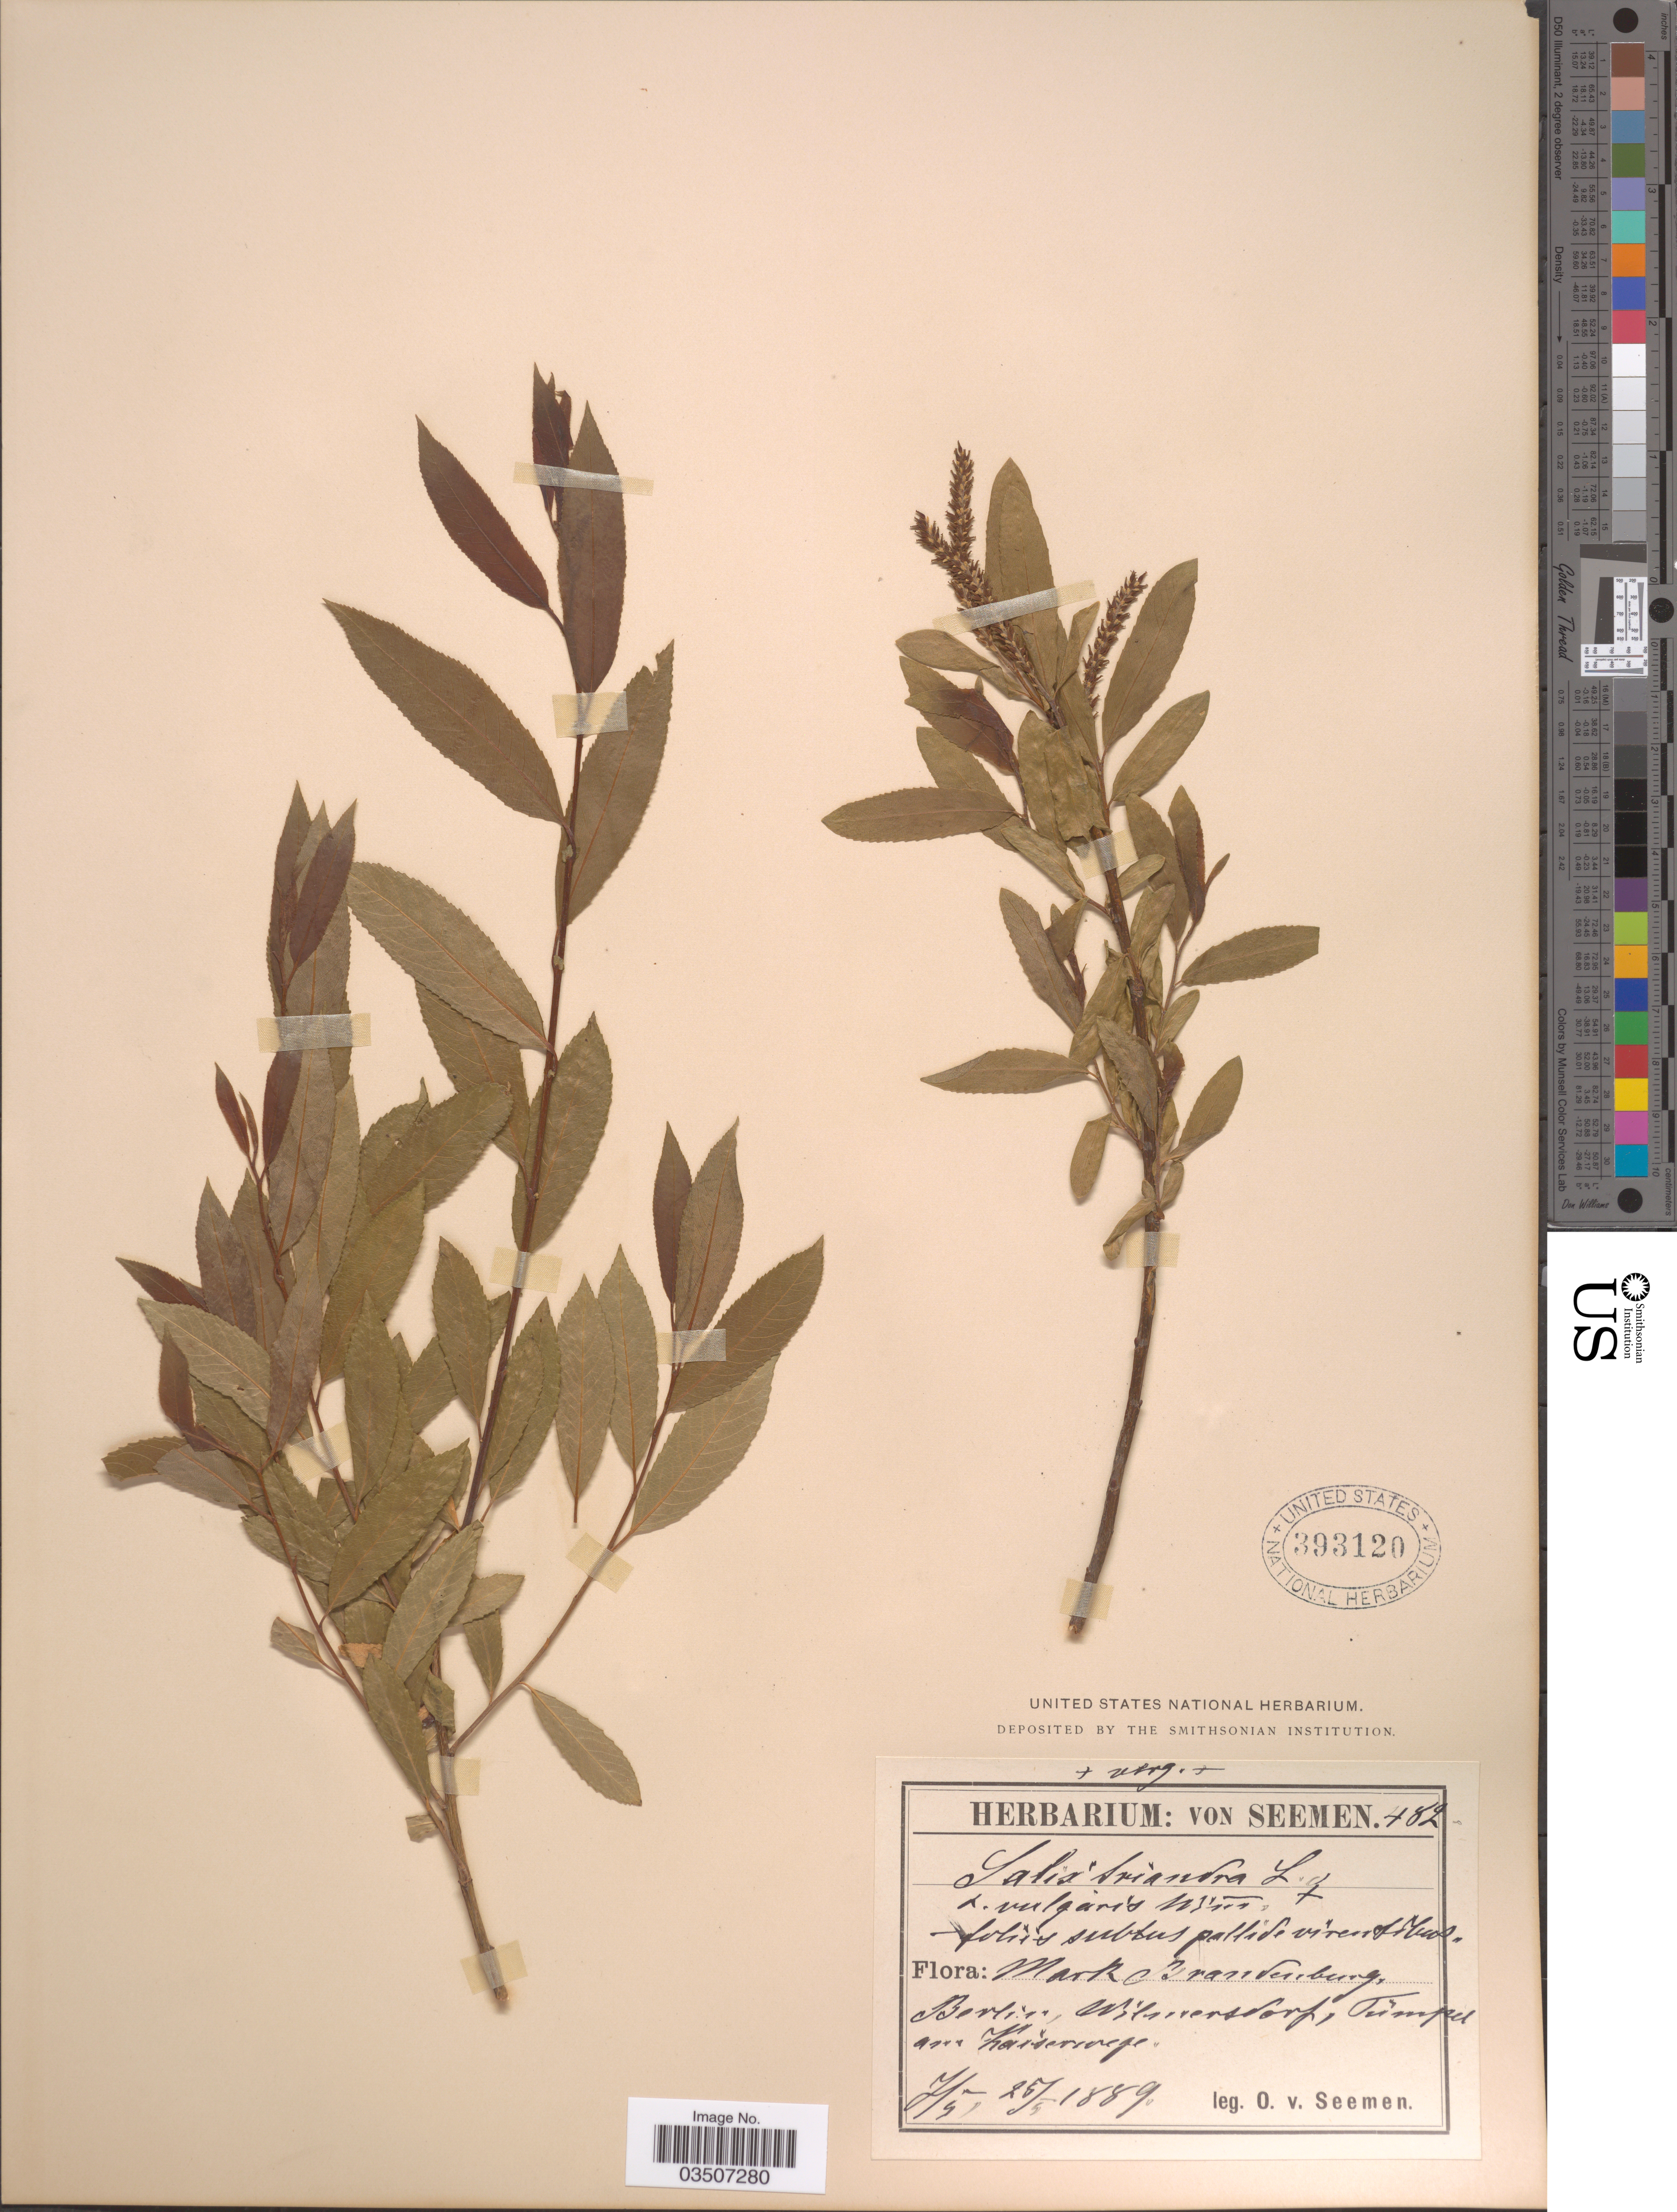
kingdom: Plantae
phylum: Tracheophyta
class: Magnoliopsida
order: Malpighiales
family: Salicaceae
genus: Salix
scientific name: Salix triandra var. vulgaris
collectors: K. O. von Seemen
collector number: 482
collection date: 1889-05-07/1889-05-25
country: Germany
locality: Mark Brandenburg. Berlin, Wilmersdorf, Tumpel im Kaiserwege.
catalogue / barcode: US 393120